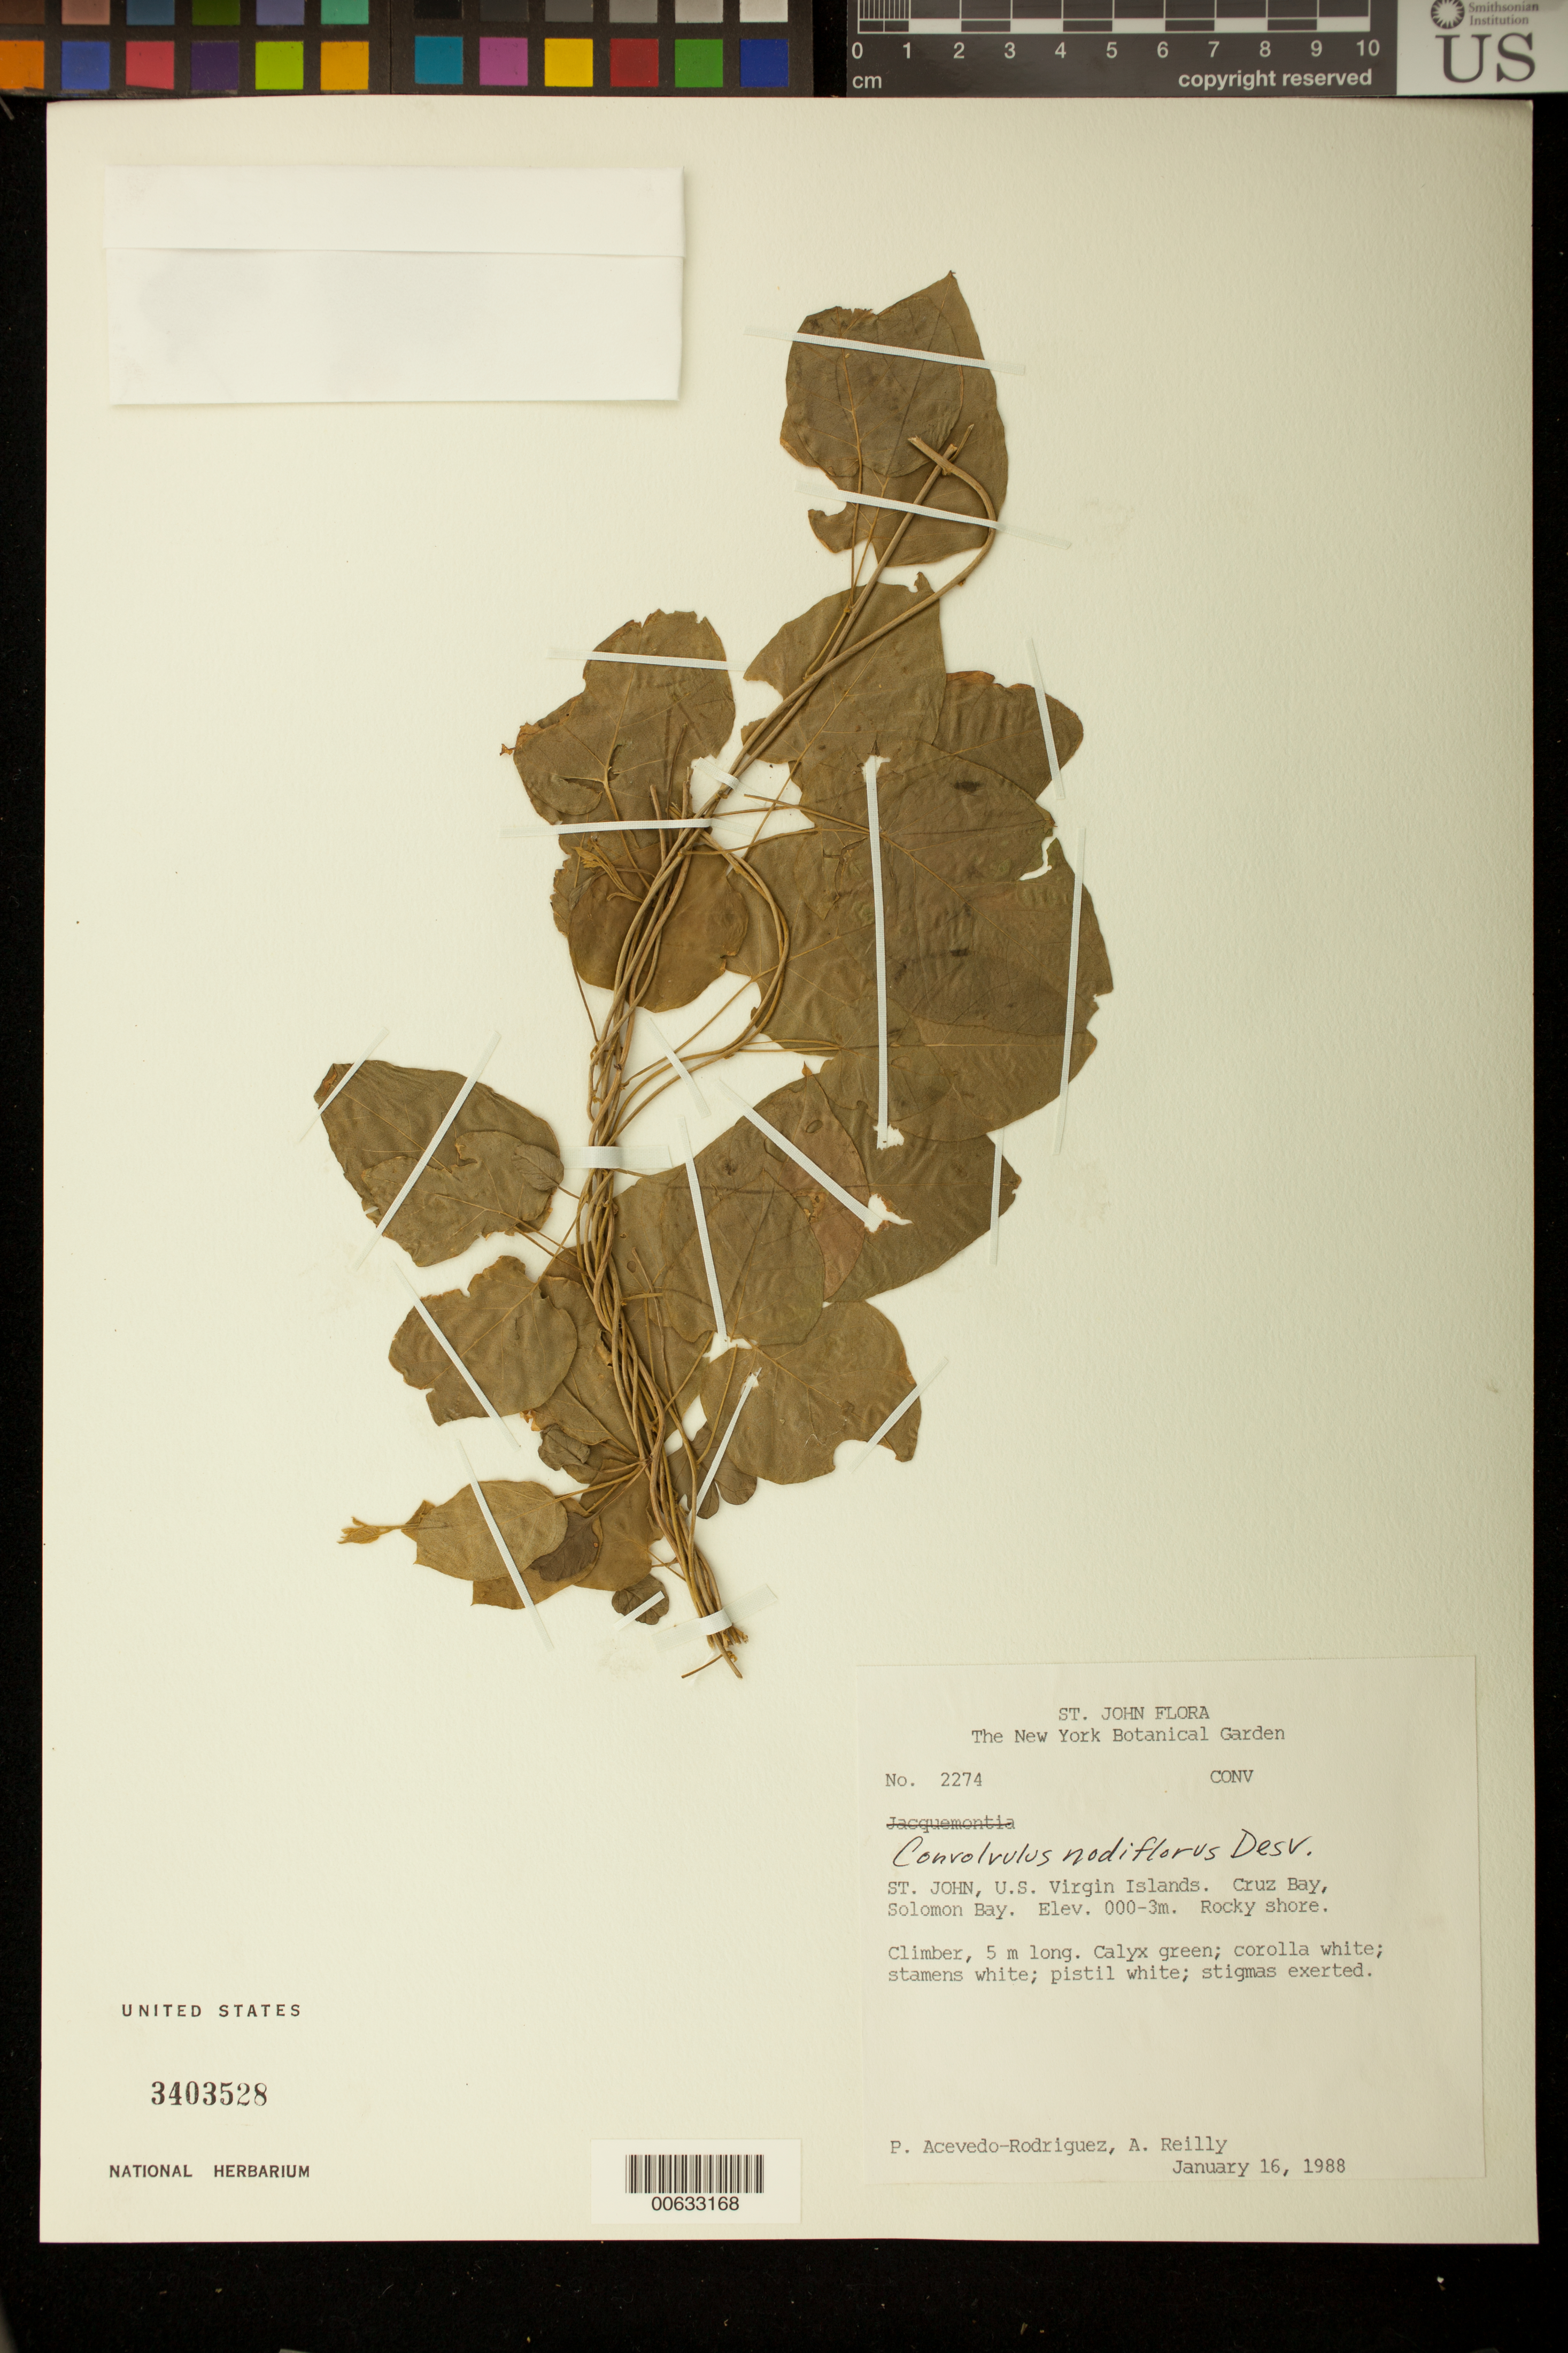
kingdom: Plantae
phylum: Tracheophyta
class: Magnoliopsida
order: Solanales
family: Convolvulaceae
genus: Convolvulus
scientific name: Convolvulus nodiflorus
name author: Desr.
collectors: P. Acevedo-Rodr.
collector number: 2274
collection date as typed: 16 Jan 1988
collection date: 1988-01-16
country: U.S. Virgin Islands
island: St. John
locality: Cruz Bay Quarter; Solomon Bay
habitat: Rocky shore.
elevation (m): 0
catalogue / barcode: US 3403528